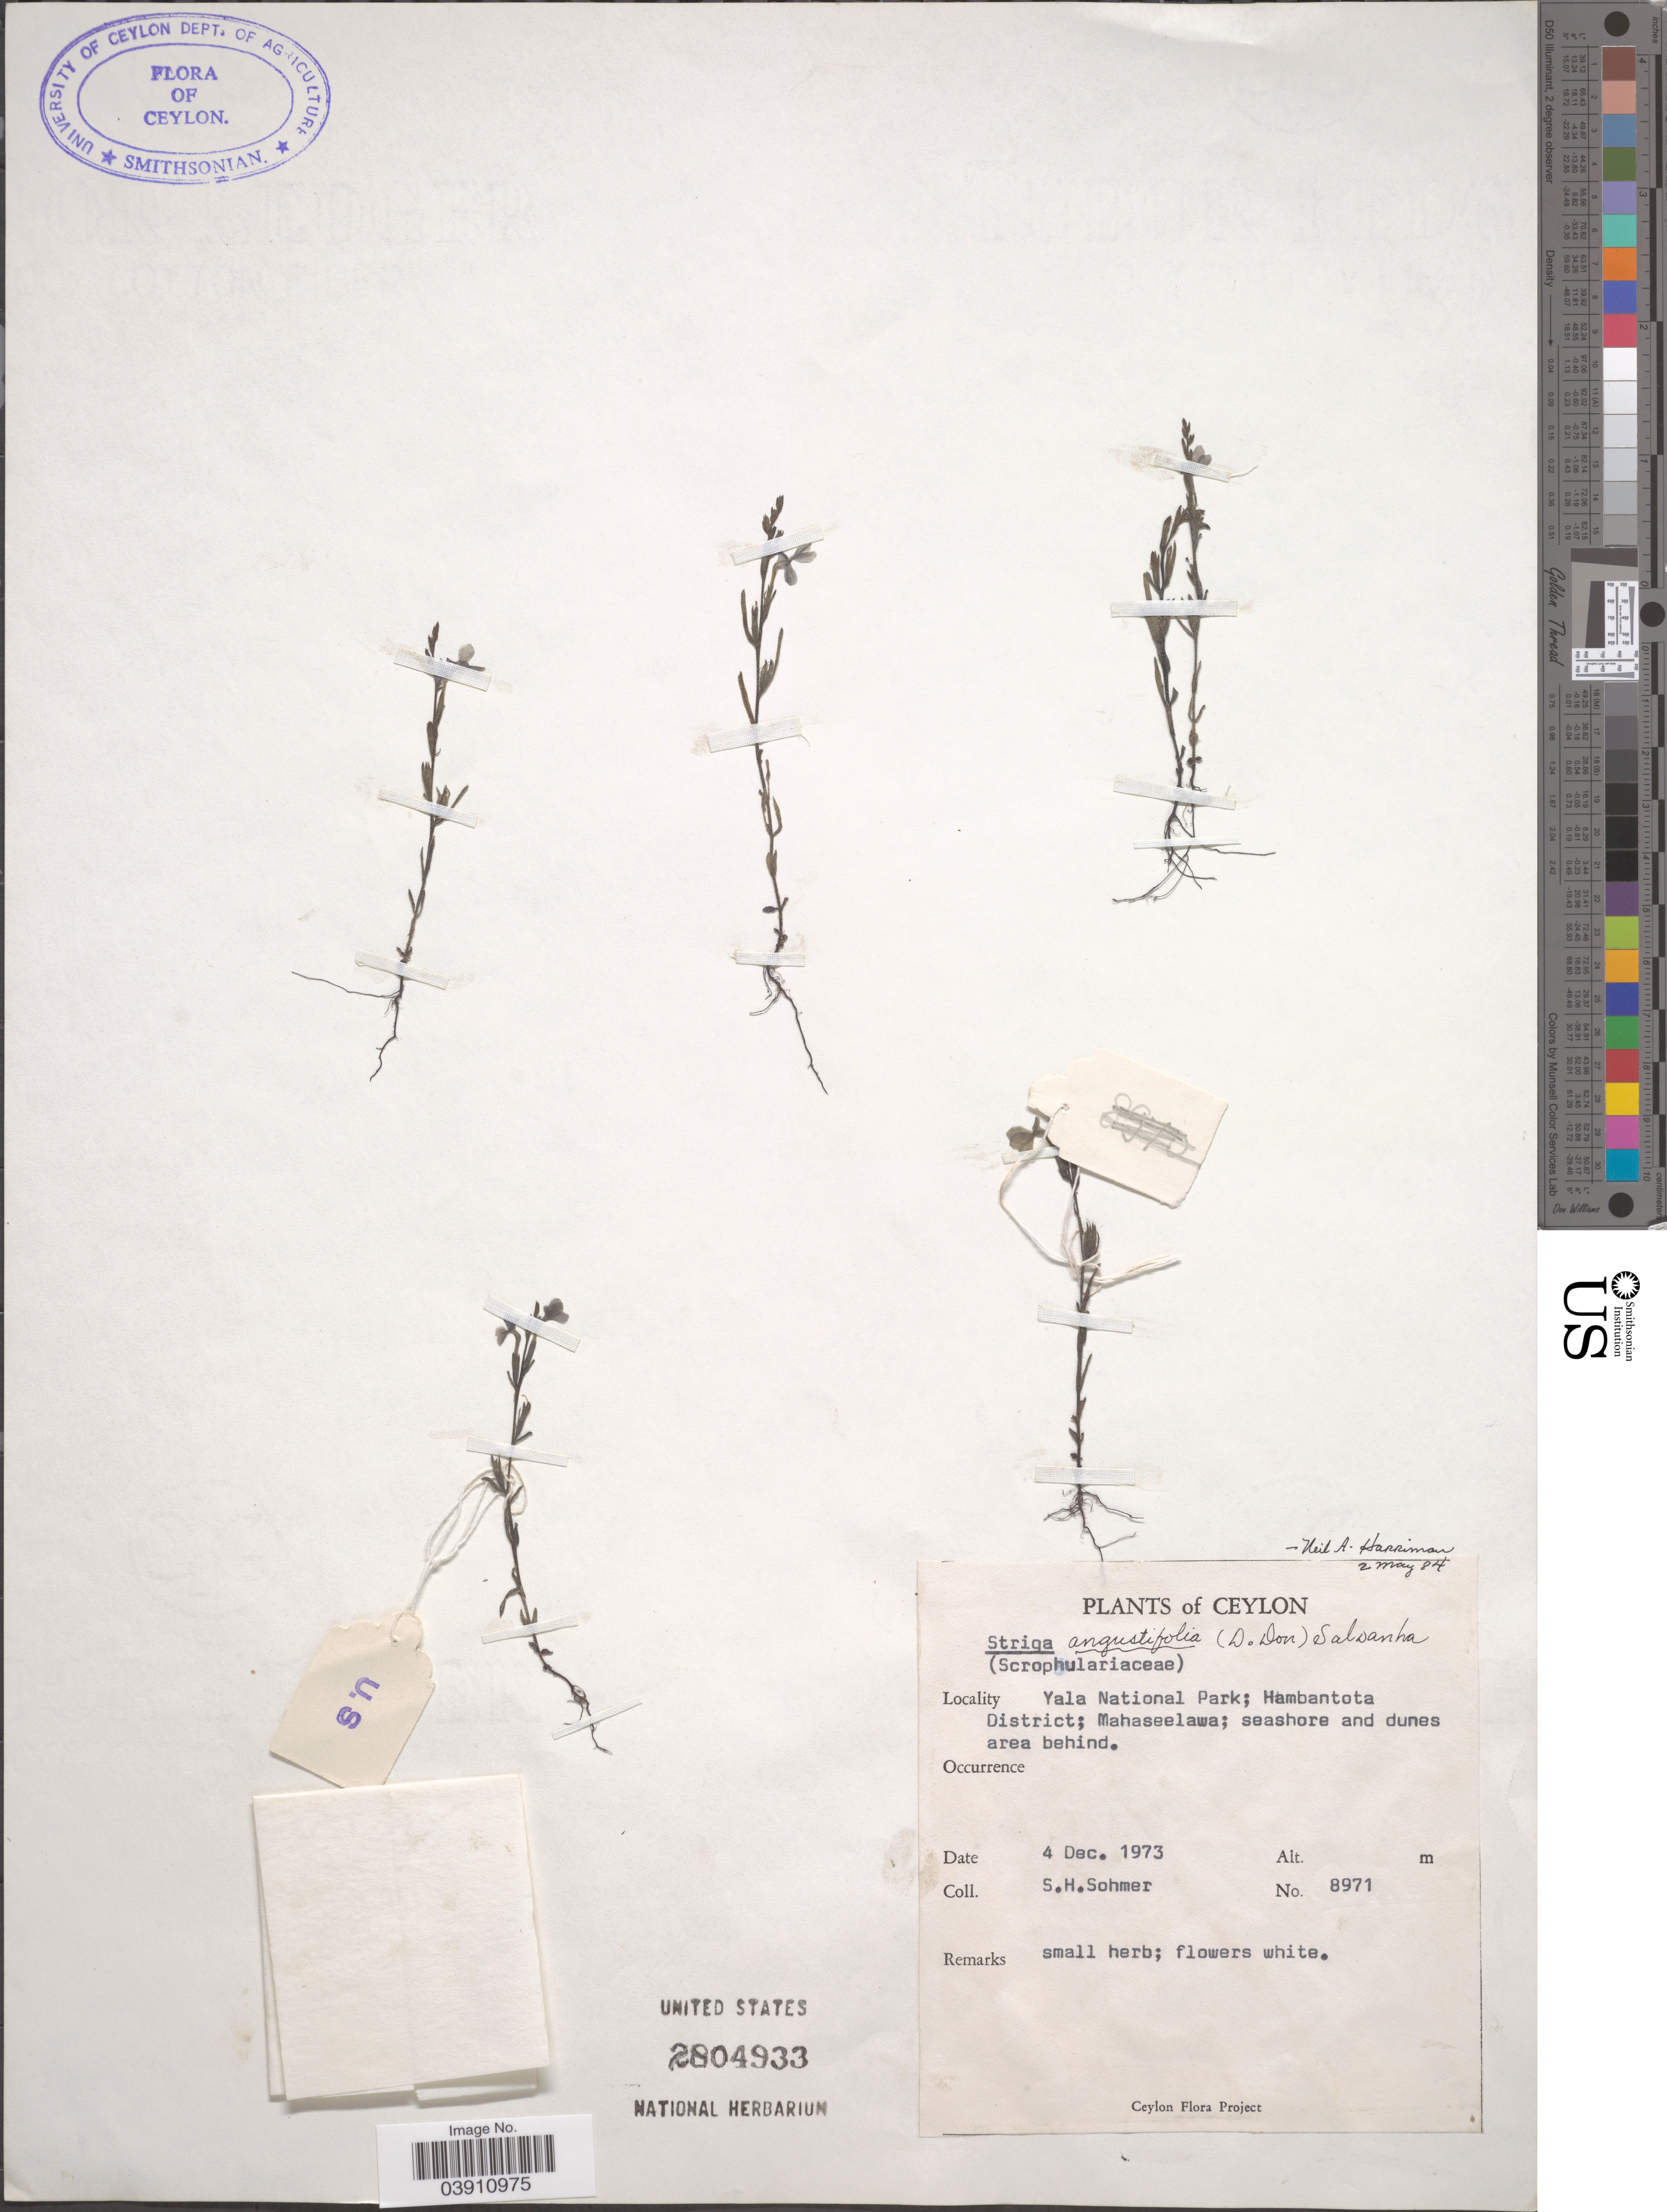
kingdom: Plantae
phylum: Tracheophyta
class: Magnoliopsida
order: Lamiales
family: Orobanchaceae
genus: Striga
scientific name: Striga angustifolia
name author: (D. Don) C.J. Saldanha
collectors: S. H. Sohmer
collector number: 8971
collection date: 1973-12-04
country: Sri Lanka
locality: Ceylon. Yala National Park; Hambantota District; Mahaseelawa.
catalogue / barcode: US 2804933